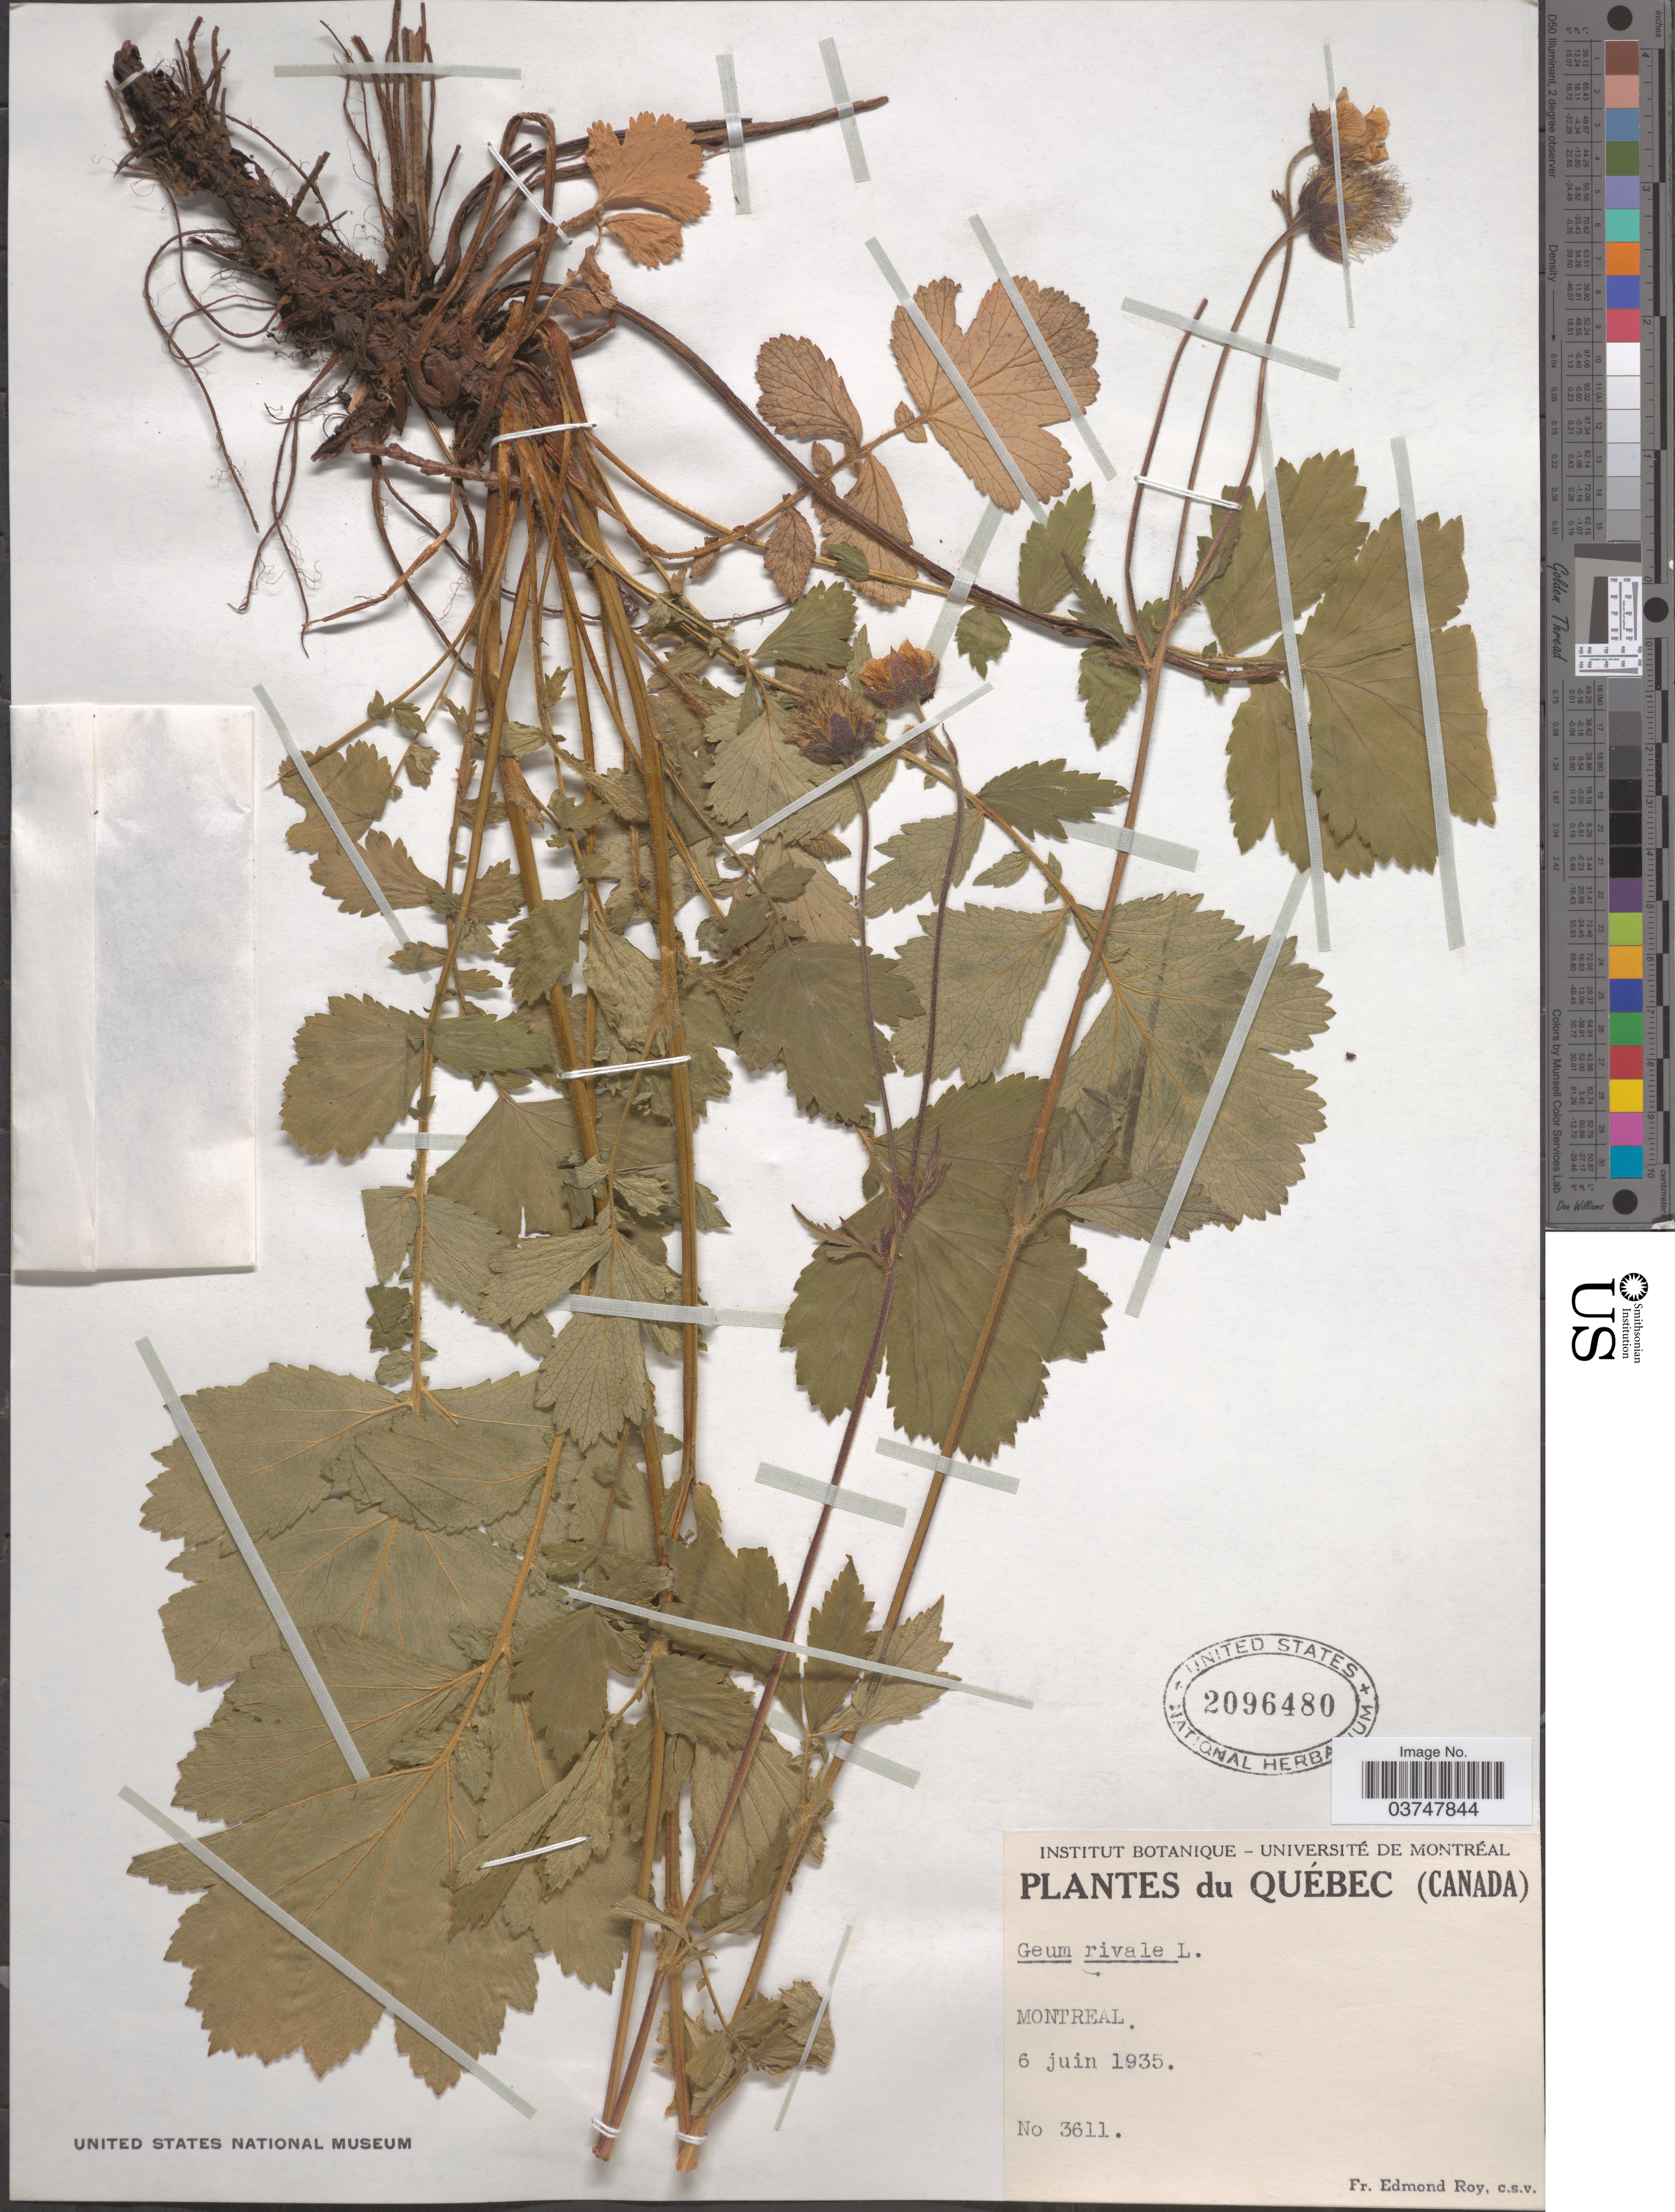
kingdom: Plantae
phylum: Tracheophyta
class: Magnoliopsida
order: Rosales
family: Rosaceae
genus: Geum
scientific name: Geum rivale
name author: L.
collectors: B. Roy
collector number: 3611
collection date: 1935-06-06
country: Canada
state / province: Quebec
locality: Montreal.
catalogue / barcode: US 2096480